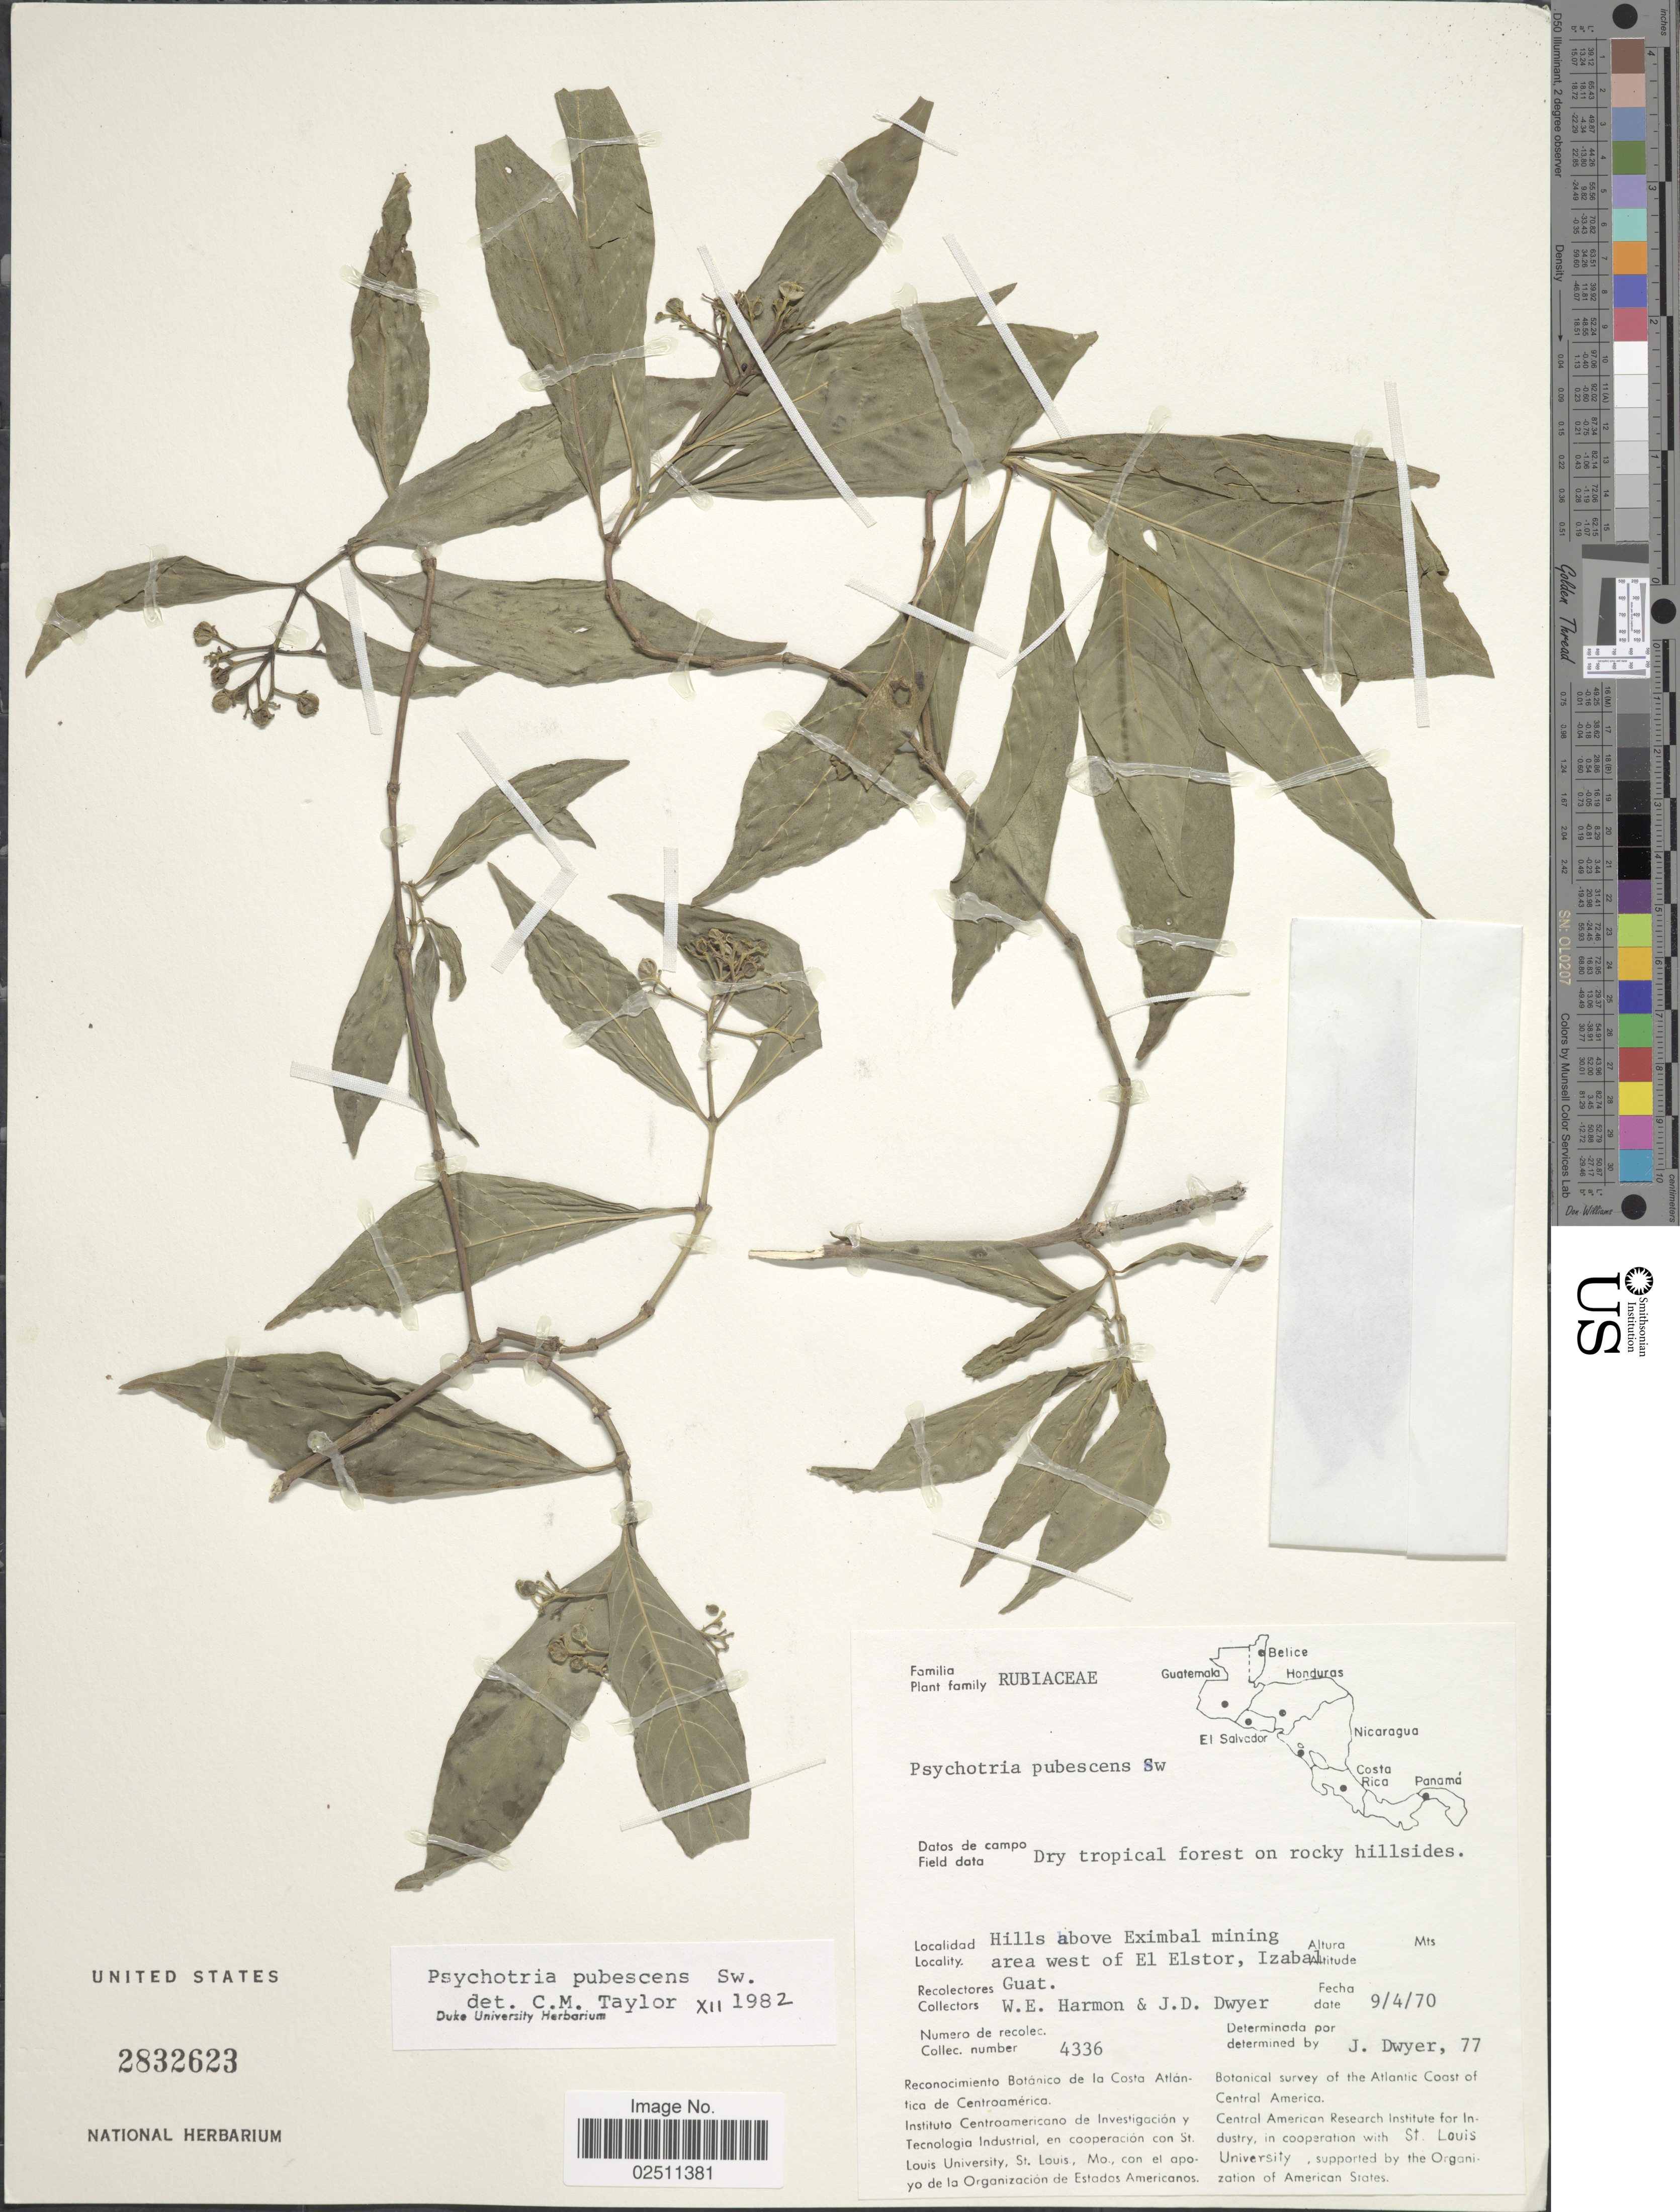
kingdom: Plantae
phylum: Tracheophyta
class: Magnoliopsida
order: Gentianales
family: Rubiaceae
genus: Psychotria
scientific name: Psychotria pubescens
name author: Sw.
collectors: W. E. Harmon & J. D. Dwyer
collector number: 4336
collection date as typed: Transcribed d/m/y: 9/4/70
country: Guatemala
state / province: Izabal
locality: Hills above Eximbal mining area west of El Elstor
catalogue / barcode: US 2832623